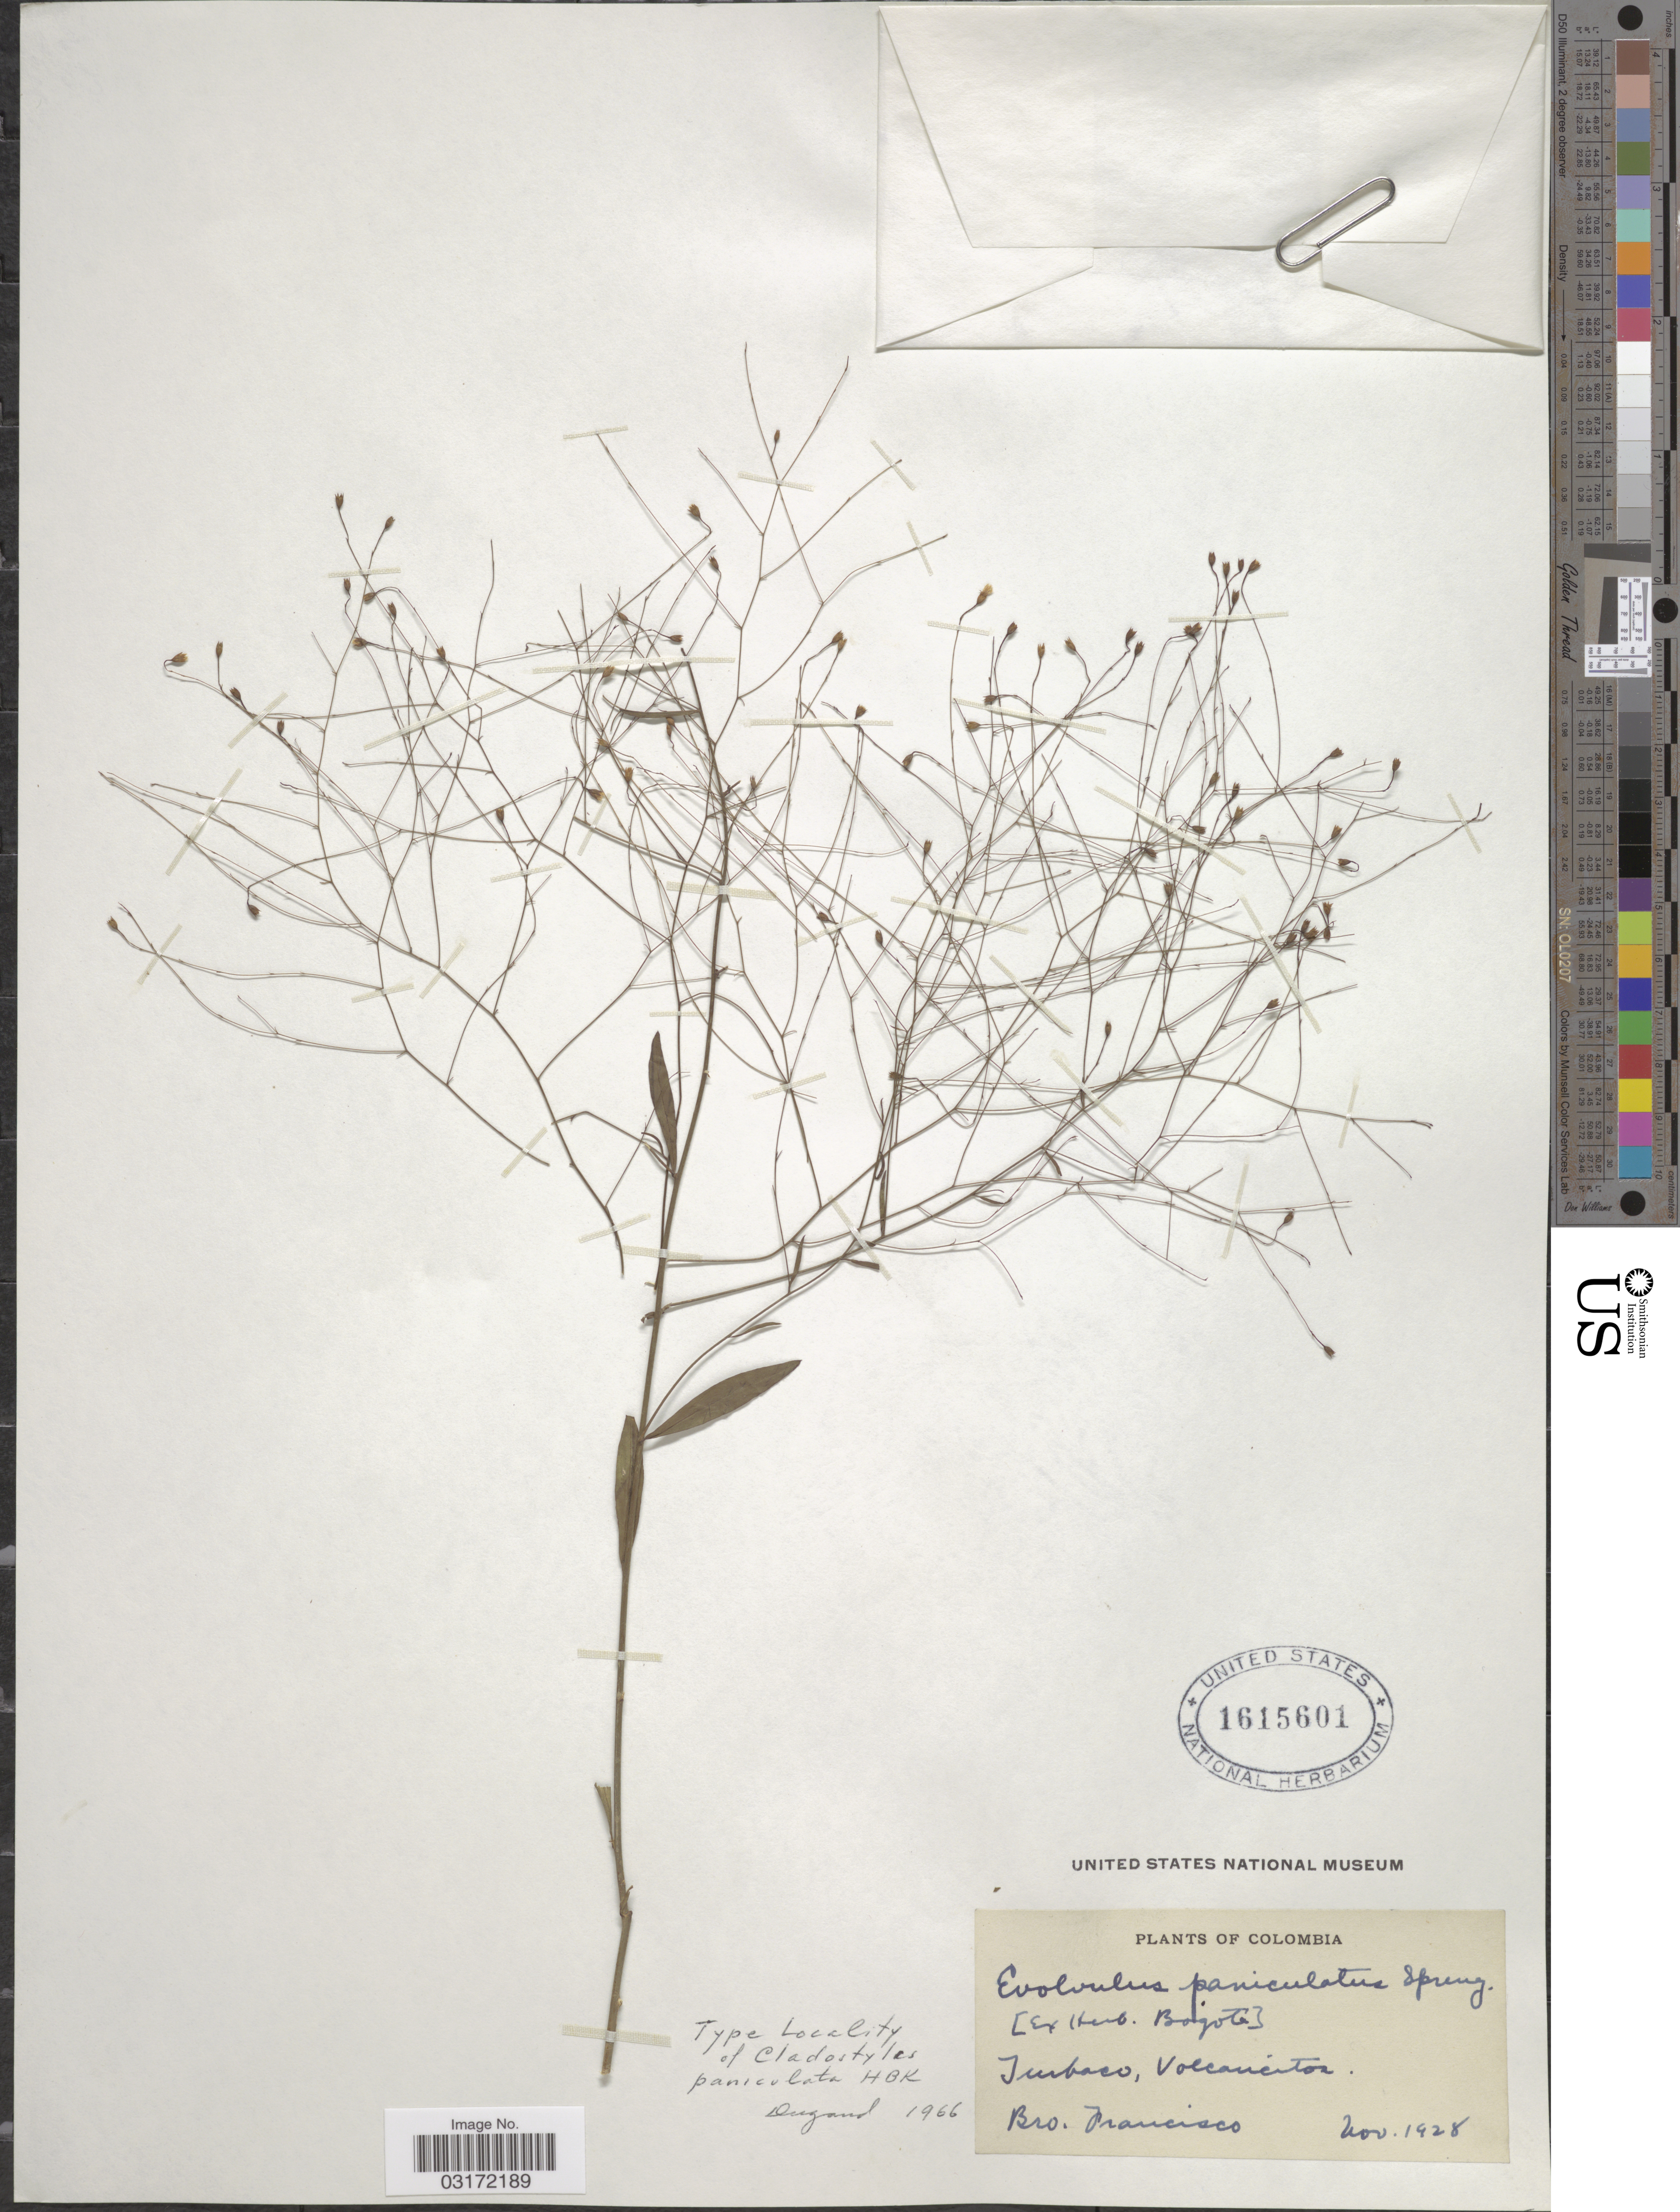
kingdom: Plantae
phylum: Tracheophyta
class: Magnoliopsida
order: Solanales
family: Convolvulaceae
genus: Evolvulus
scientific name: Evolvulus paniculatus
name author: (Bonpl.) Spreng.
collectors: Francisco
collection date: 1928-11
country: Colombia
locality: Turbaco, Volcancitos.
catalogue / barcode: US 1615601